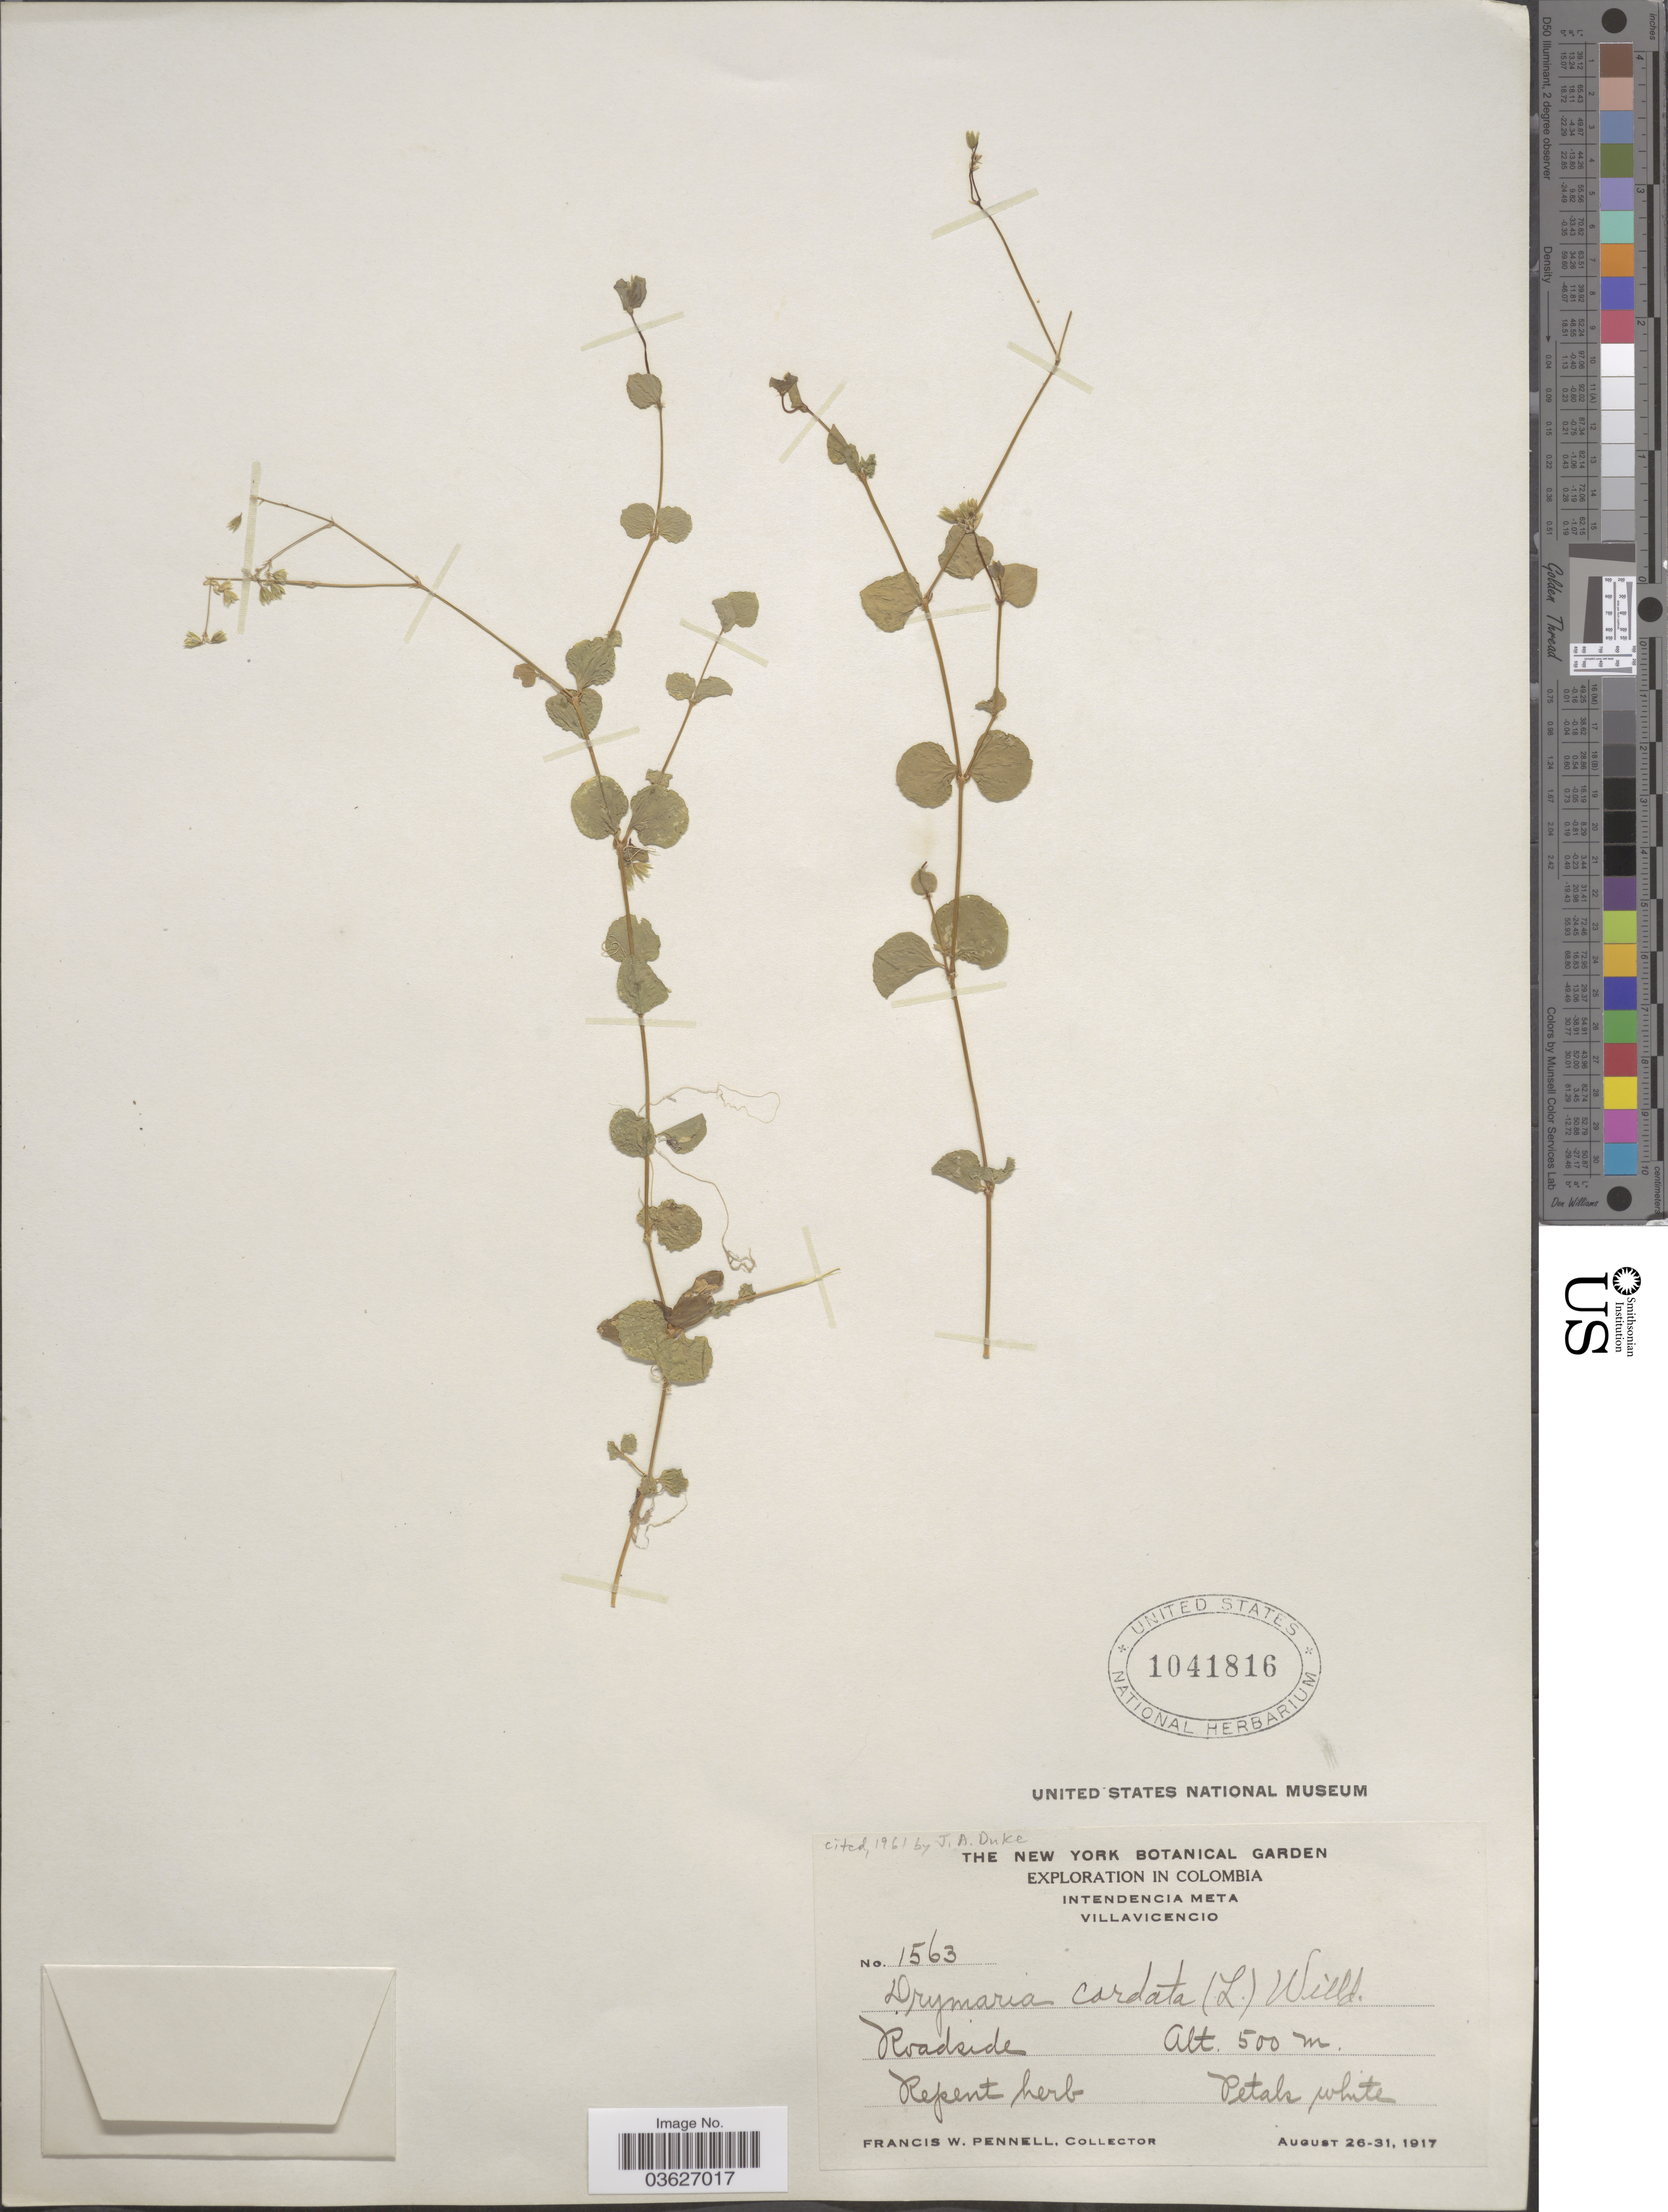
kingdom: Plantae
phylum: Tracheophyta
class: Magnoliopsida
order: Caryophyllales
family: Caryophyllaceae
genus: Drymaria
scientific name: Drymaria cordata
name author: (L.) Willd. ex Schult.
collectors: F. W. Pennell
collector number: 1563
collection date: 1917-08-26/1917-08-31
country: Colombia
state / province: Meta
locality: Intendencia Meta. Villavicencio.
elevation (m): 500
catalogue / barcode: US 1041816